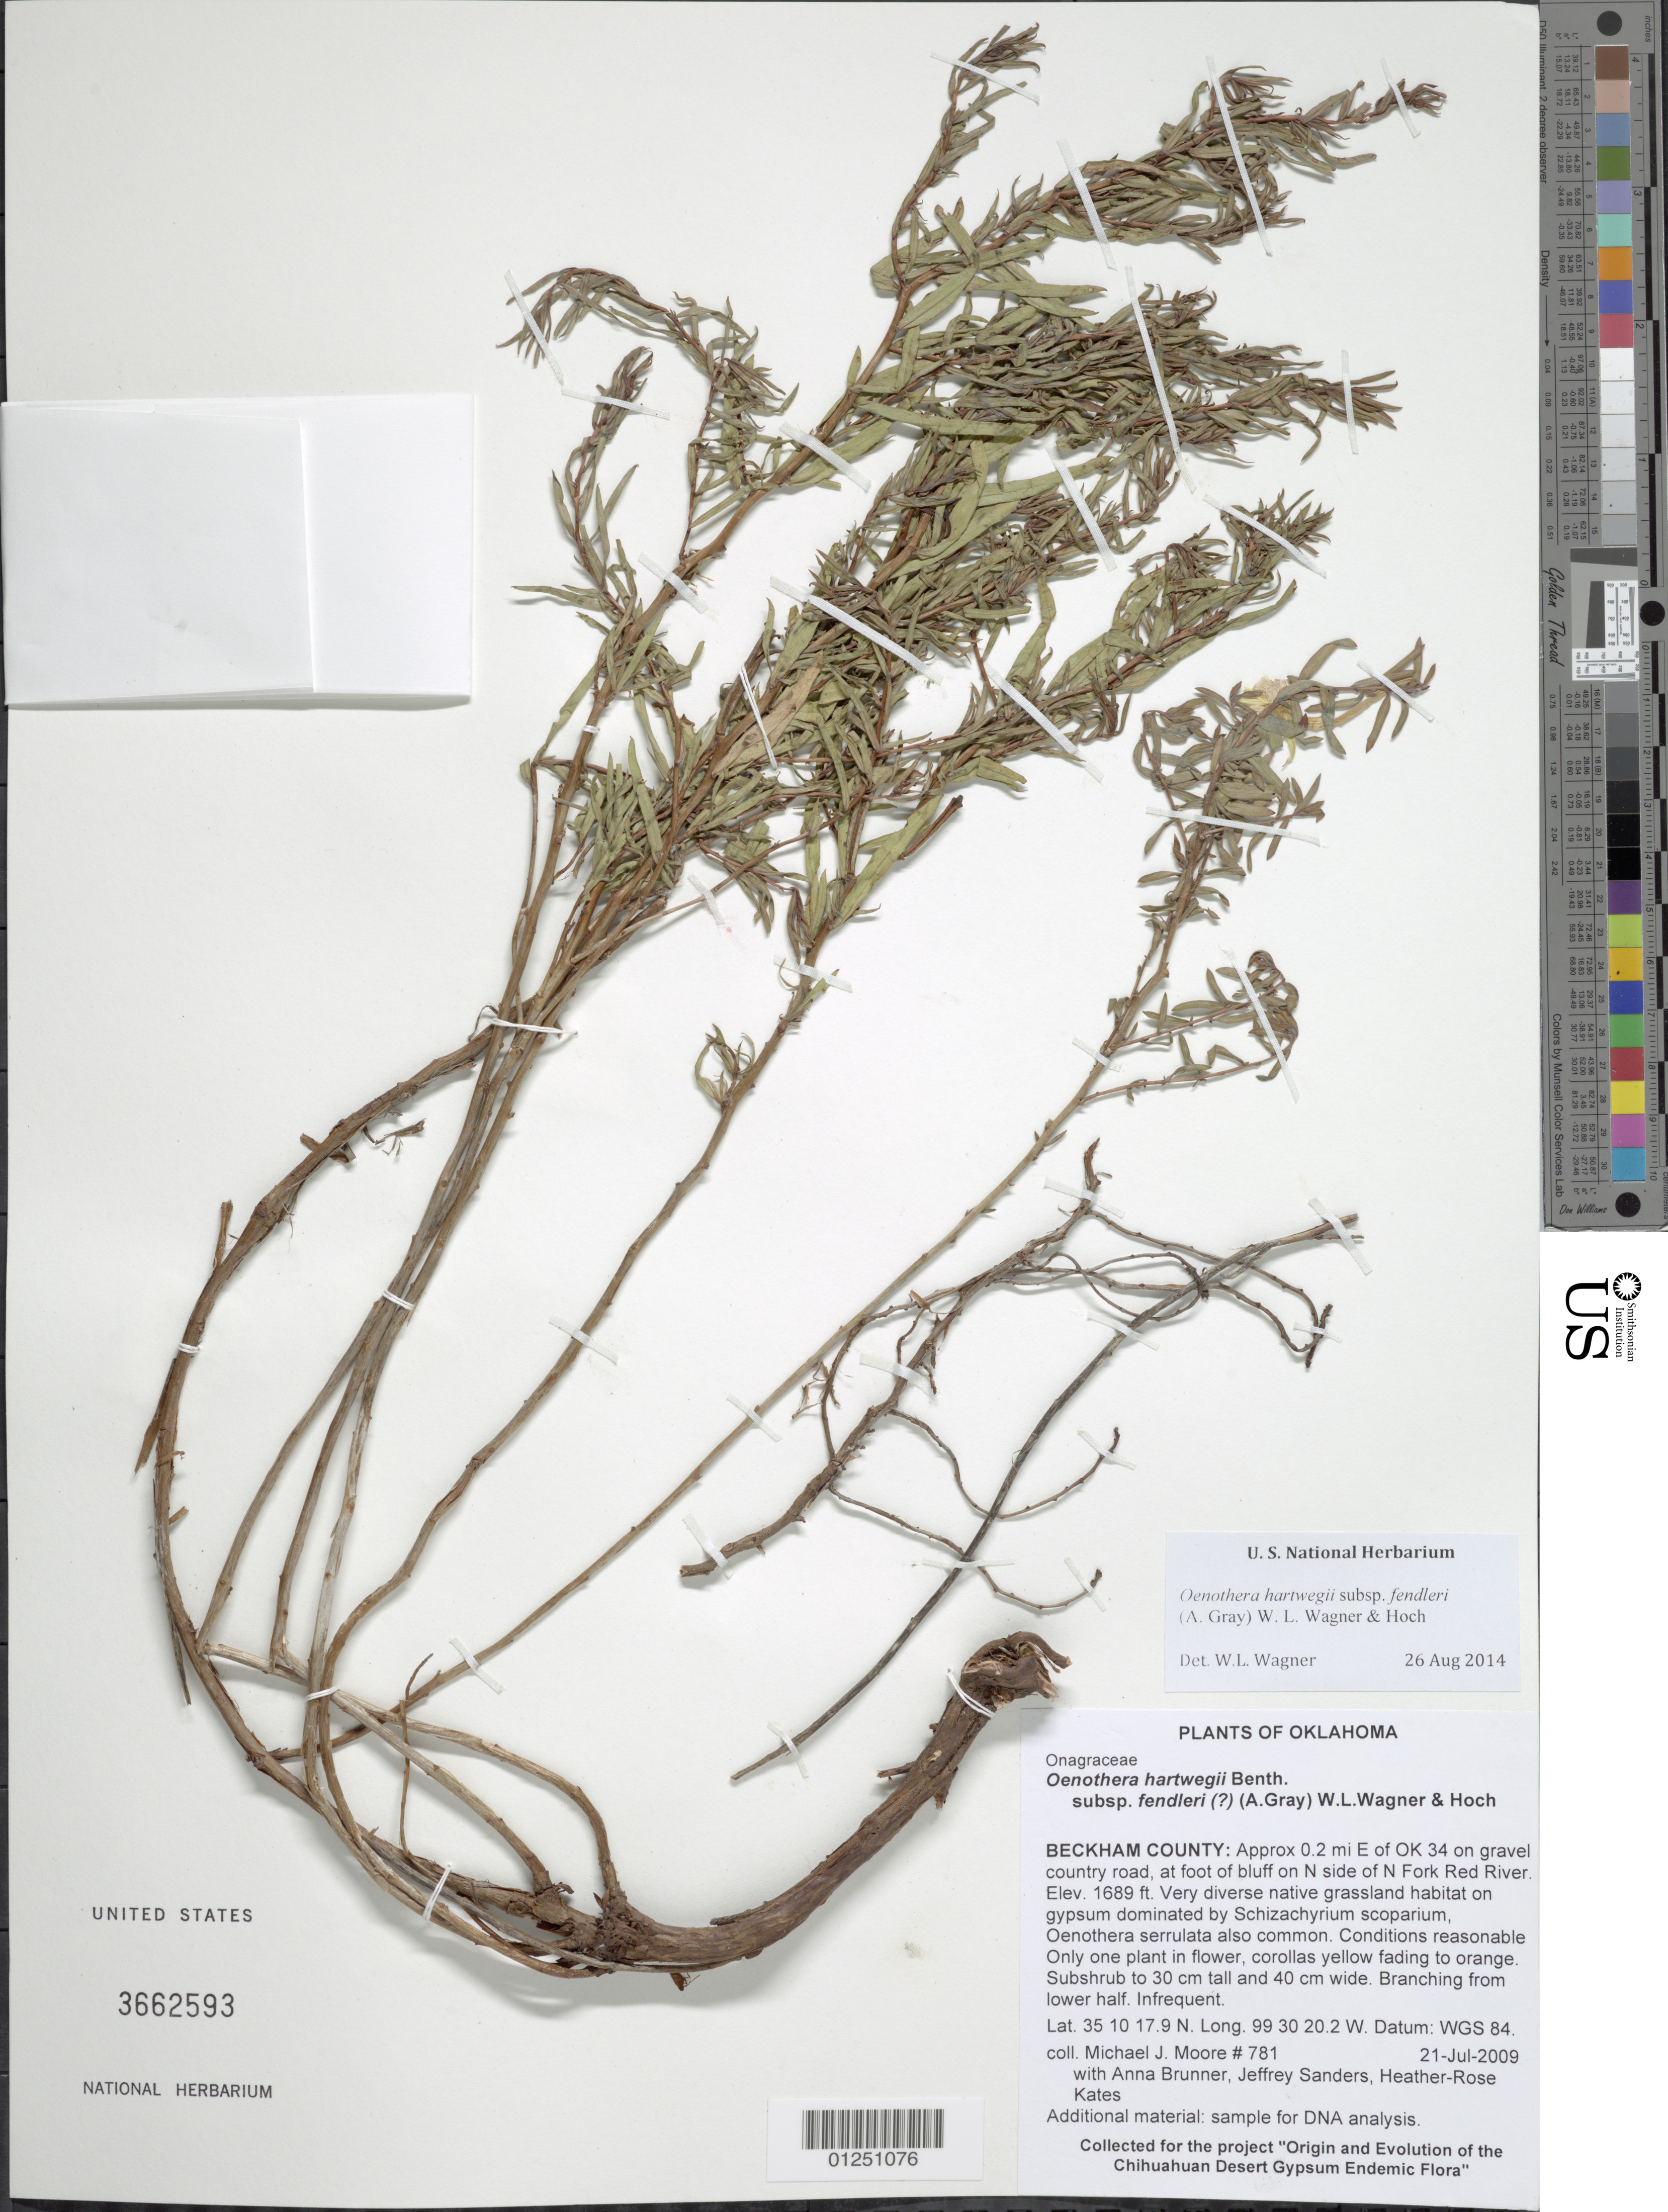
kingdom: Plantae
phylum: Tracheophyta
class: Magnoliopsida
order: Myrtales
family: Onagraceae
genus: Oenothera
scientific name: Oenothera hartwegii subsp. fendleri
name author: (A. Gray) W.L. Wagner & Hoch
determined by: Wagner, W. L., (BOT), Smithsonian Institution - National Museum of Natural History (UNITED STATES)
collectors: M. J. Moore, A. Brunner, J. Sanders & H.-R. Kates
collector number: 781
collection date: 2005-07-20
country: United States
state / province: Oklahoma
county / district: Beckham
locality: Approx 0.2 mi E of OK 34 on gravel country road, at foot of bluff on N side of N Fork Red River.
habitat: Very diverse native grassland habitat on gypsum dominated by Schizachyrium scoparium, Oenothera serrulata also common. Conditions reasonable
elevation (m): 515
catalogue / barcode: US 3662593